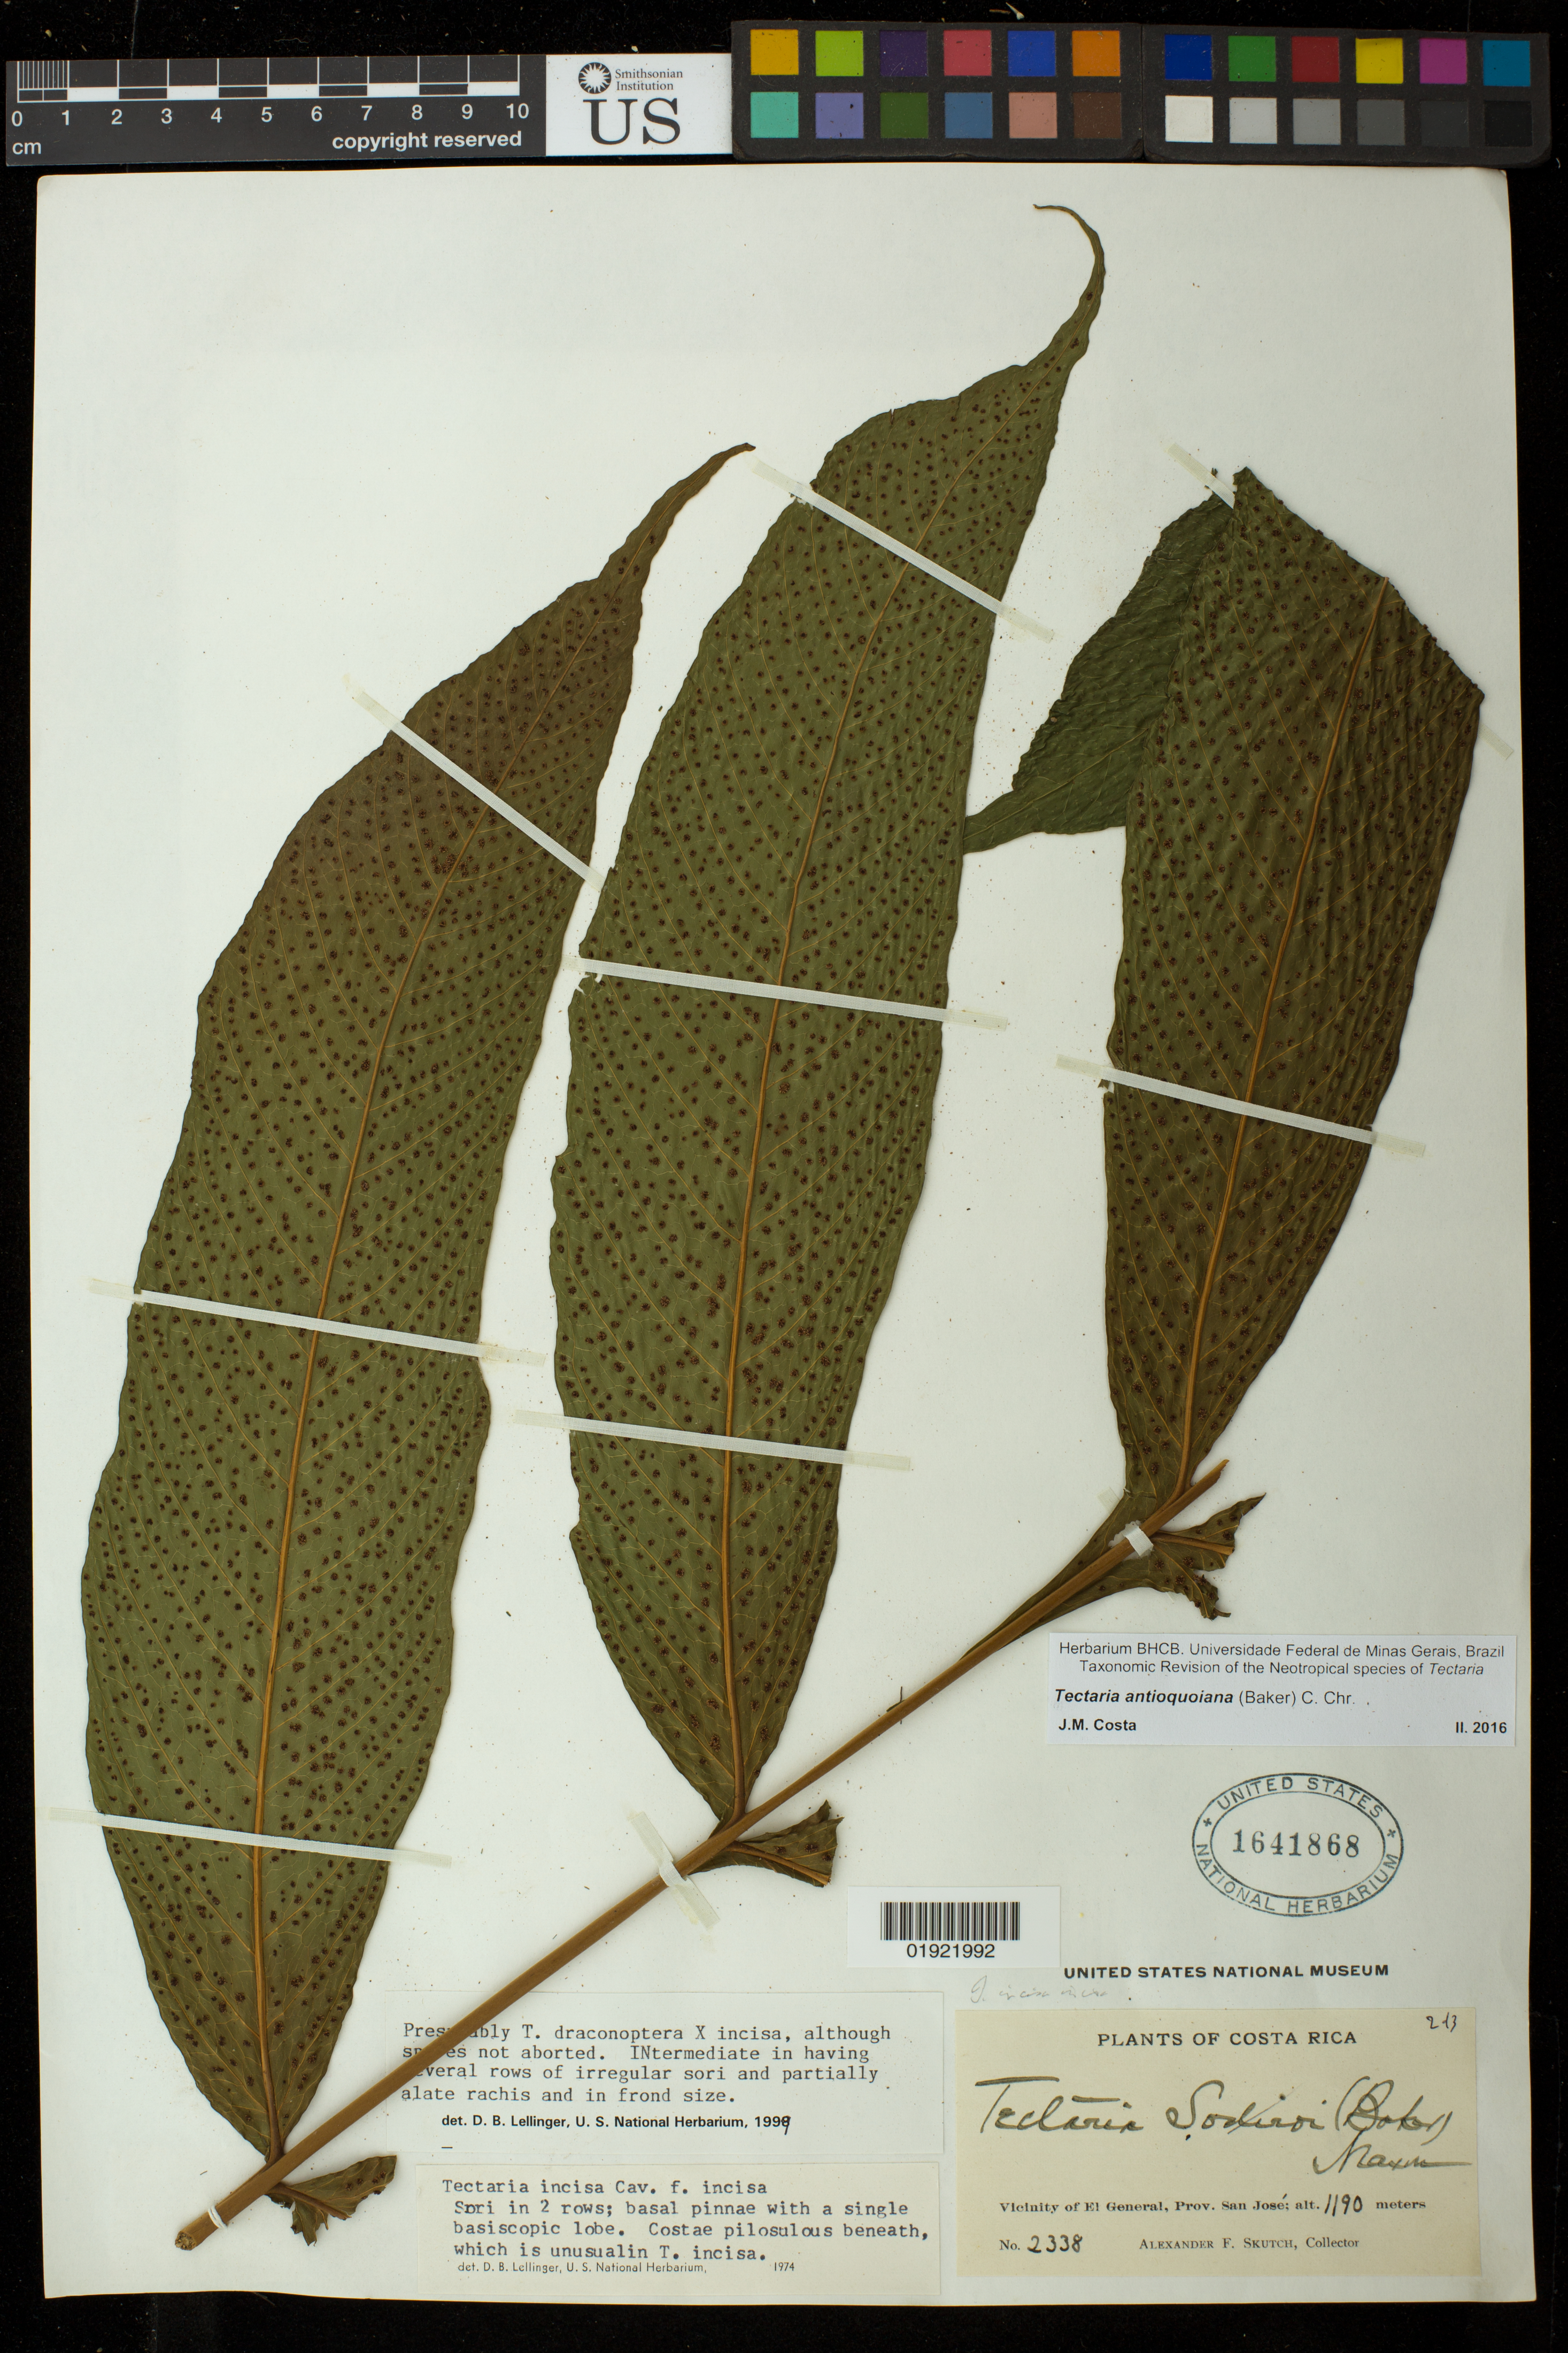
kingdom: Plantae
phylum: Tracheophyta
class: Polypodiopsida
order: Polypodiales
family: Tectariaceae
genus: Tectaria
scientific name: Tectaria antioquoiana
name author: (Baker) C. Chr.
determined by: Costa, J. M.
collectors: A. F. Skutch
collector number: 2338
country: Costa Rica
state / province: San José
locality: Vicinity of El General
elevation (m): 1190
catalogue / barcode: US 1641868